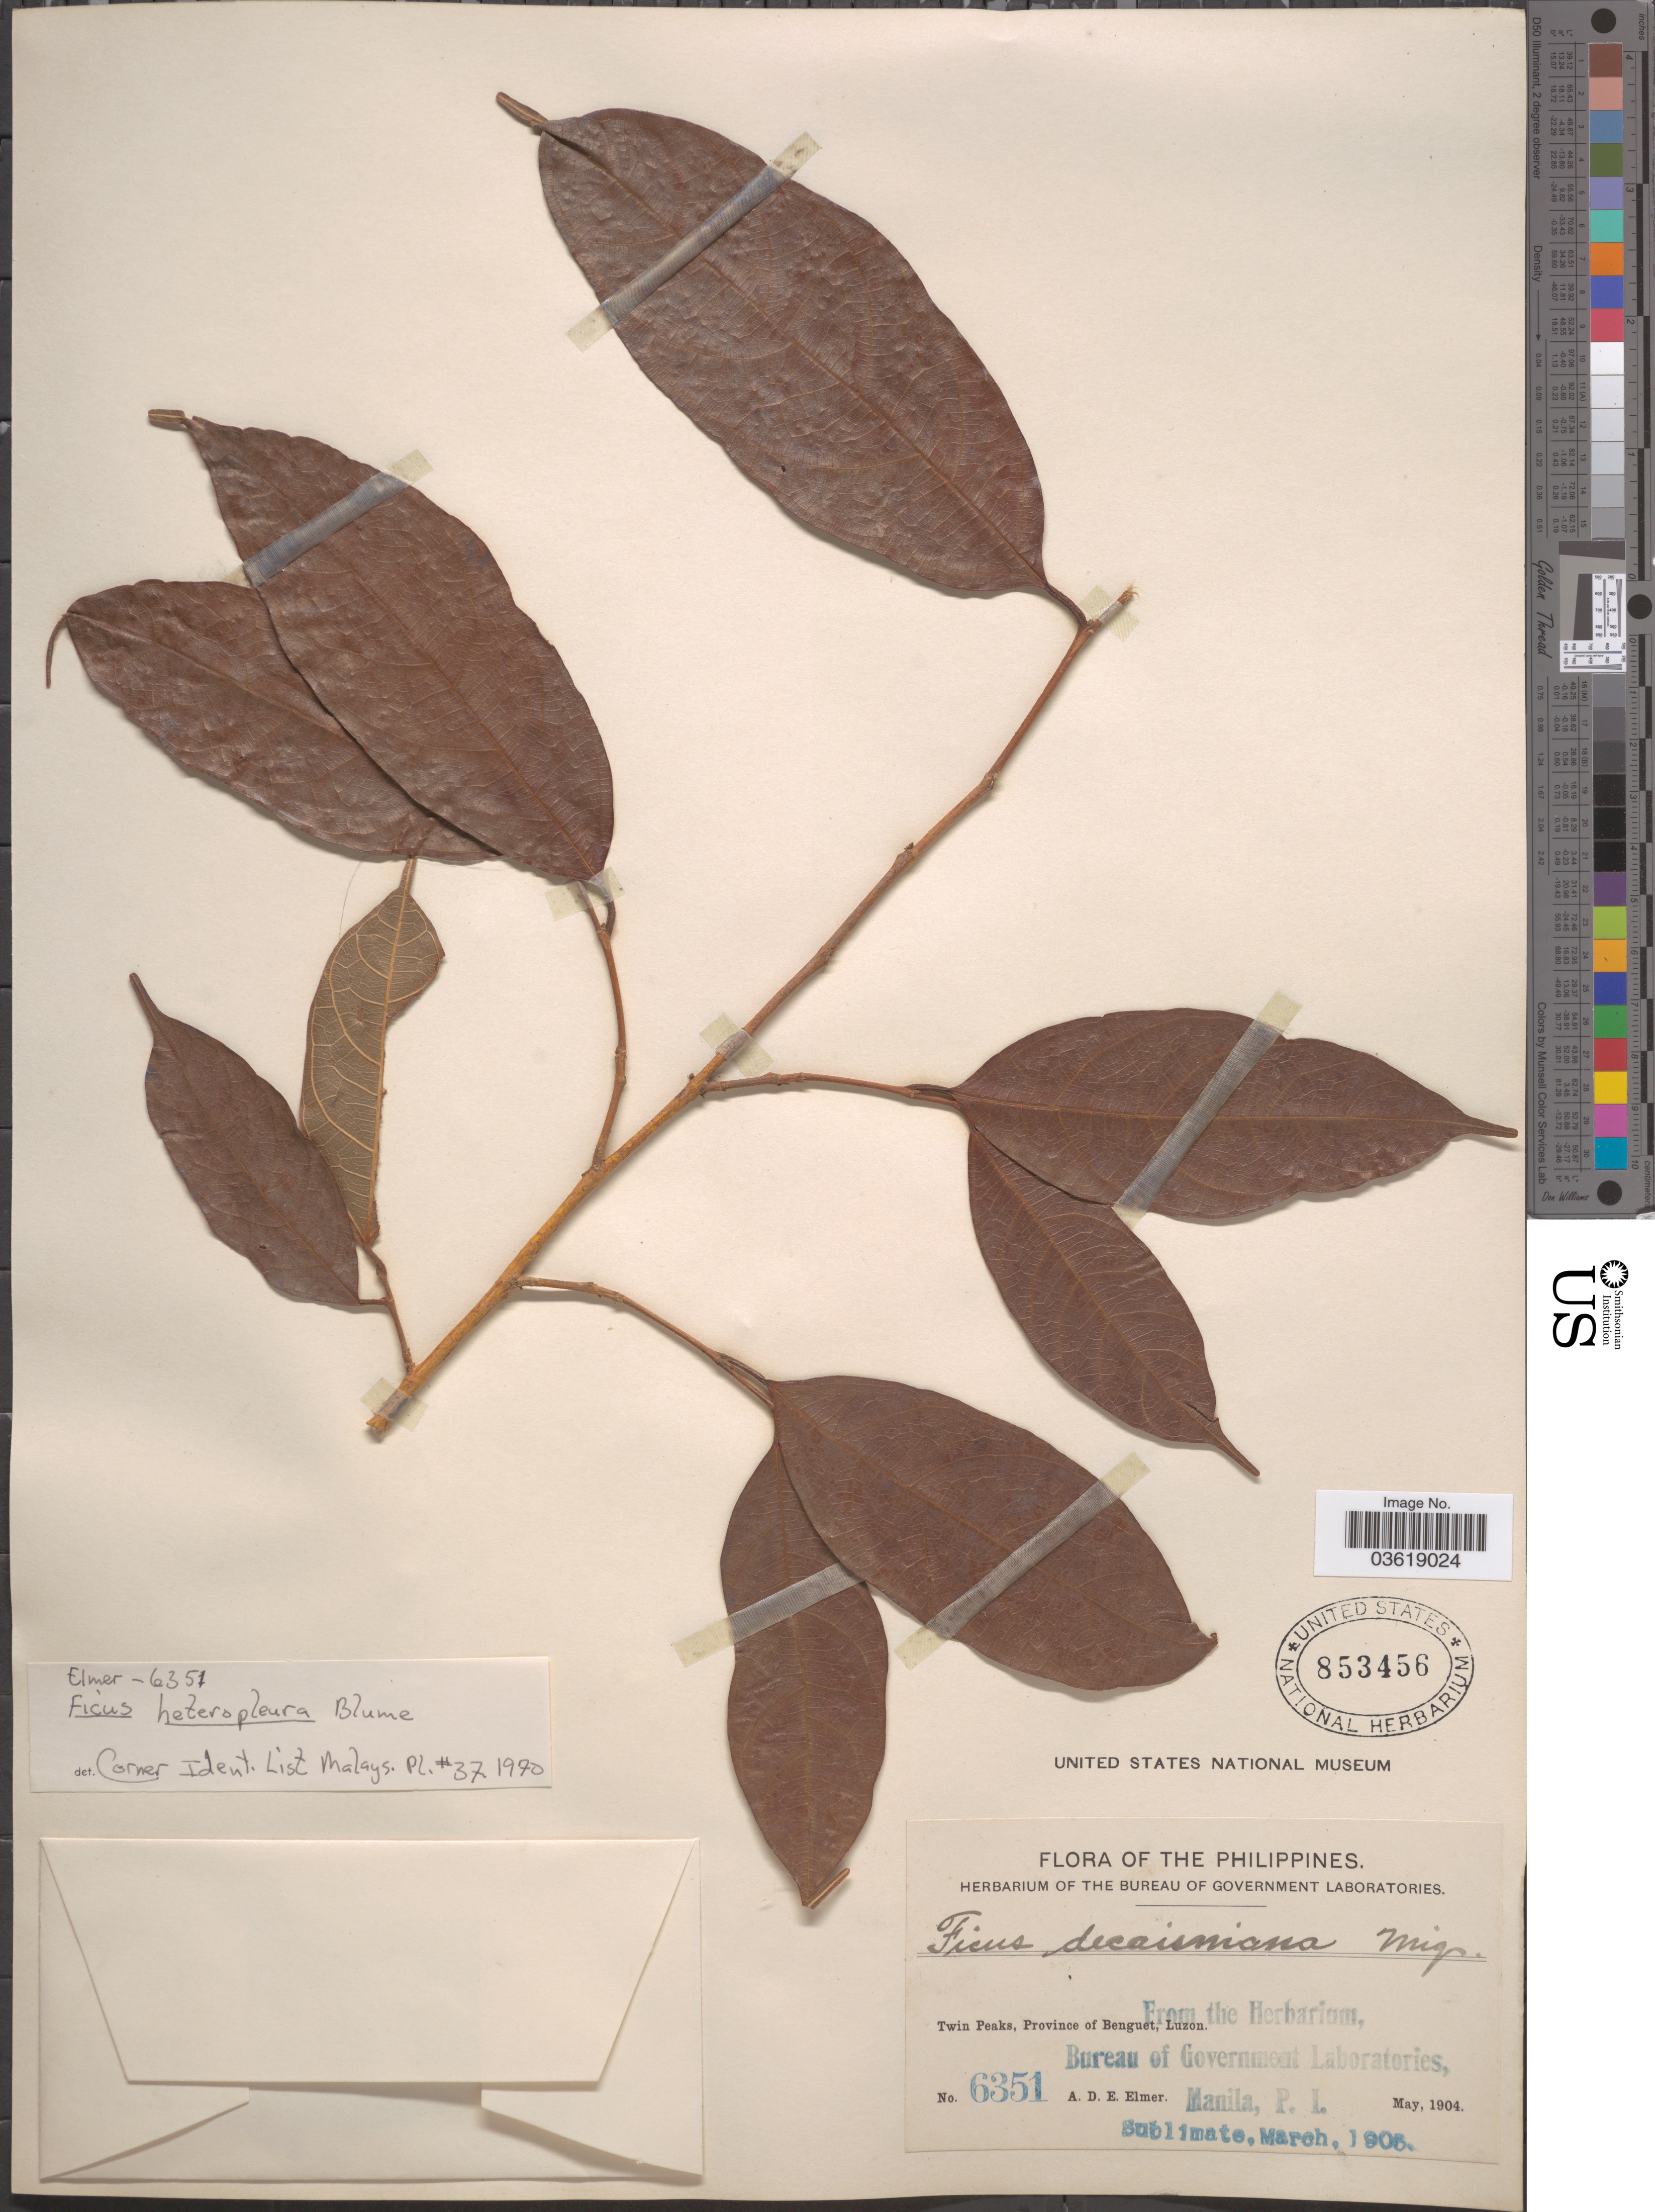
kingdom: Plantae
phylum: Tracheophyta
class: Magnoliopsida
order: Rosales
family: Moraceae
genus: Ficus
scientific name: Ficus heteropleura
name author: Blume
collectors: A. D. E. Elmer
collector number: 6351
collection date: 1904-05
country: Philippines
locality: Twin Peaks, Province of Benguet, Luzon.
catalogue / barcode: US 853456